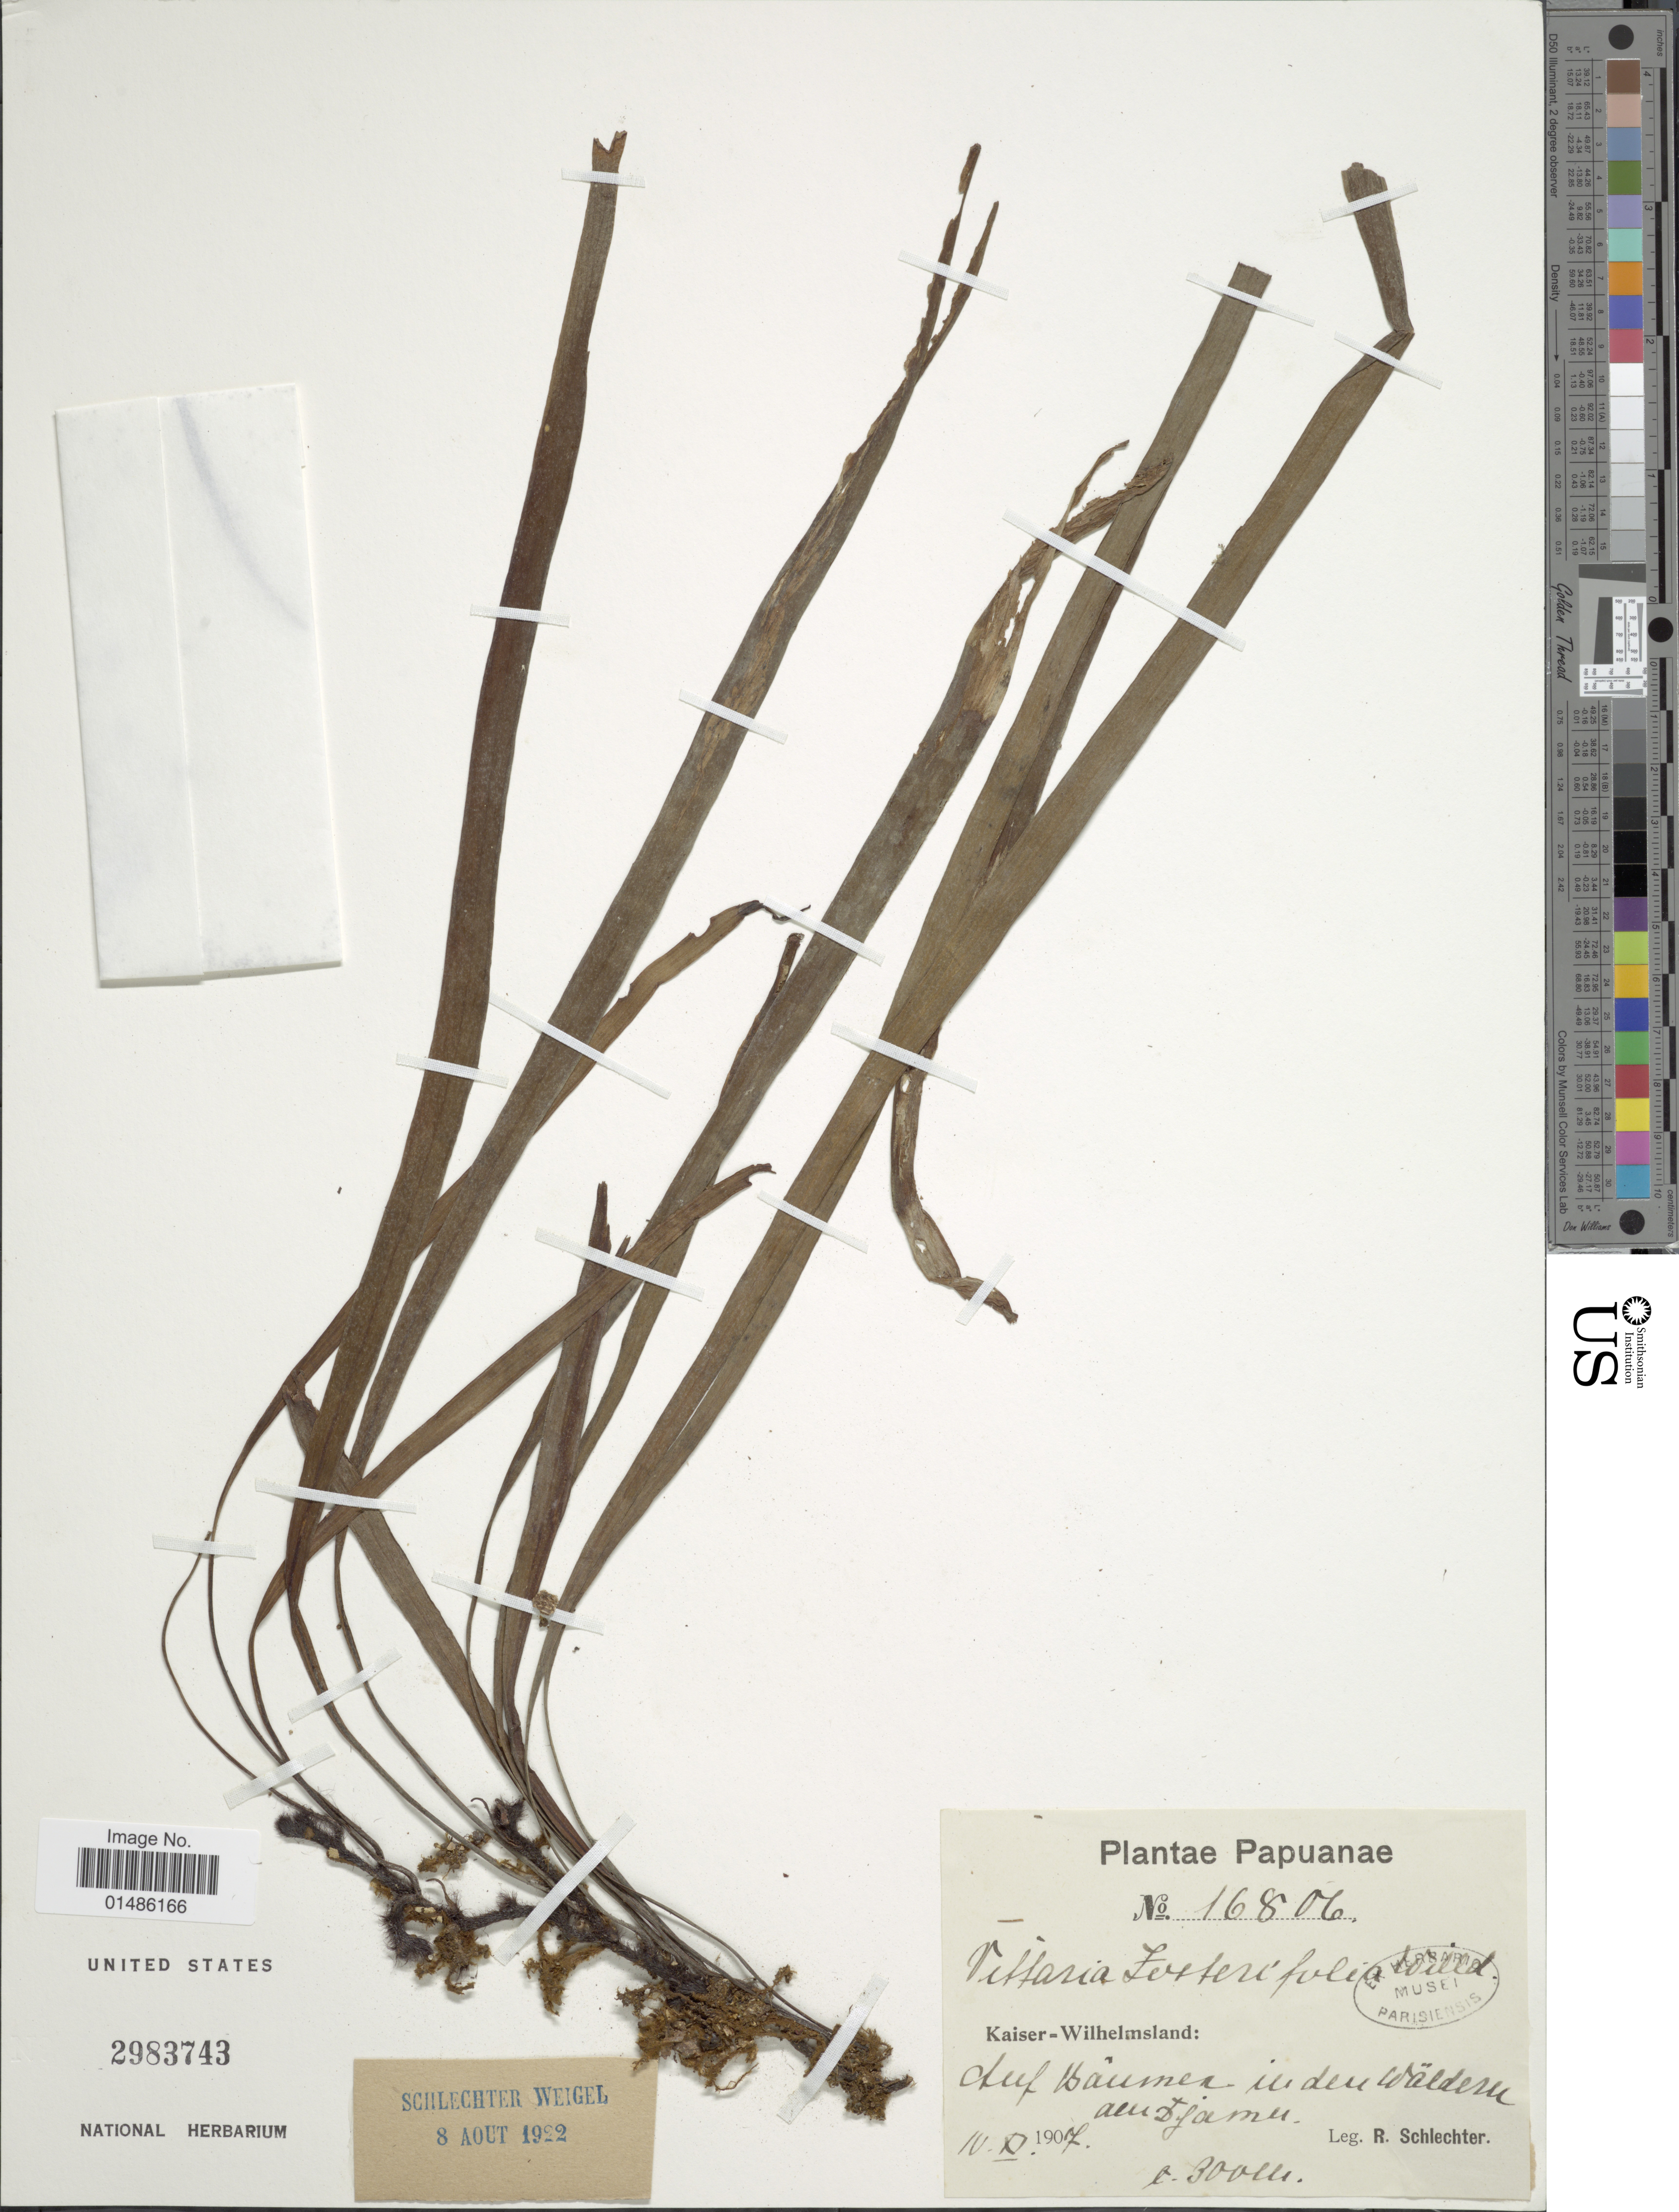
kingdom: Plantae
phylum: Tracheophyta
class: Polypodiopsida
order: Polypodiales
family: Pteridaceae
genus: Haplopteris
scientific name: Haplopteris zosterifolia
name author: (Willd.) E.H. Crane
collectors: F. R. R. Schlechter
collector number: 16806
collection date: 1907-11-10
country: Papua New Guinea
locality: Kaiser-Wilhelmsland: Auf Bäumen in den Wäldern am Djamu.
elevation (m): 300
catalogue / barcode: US 2983743